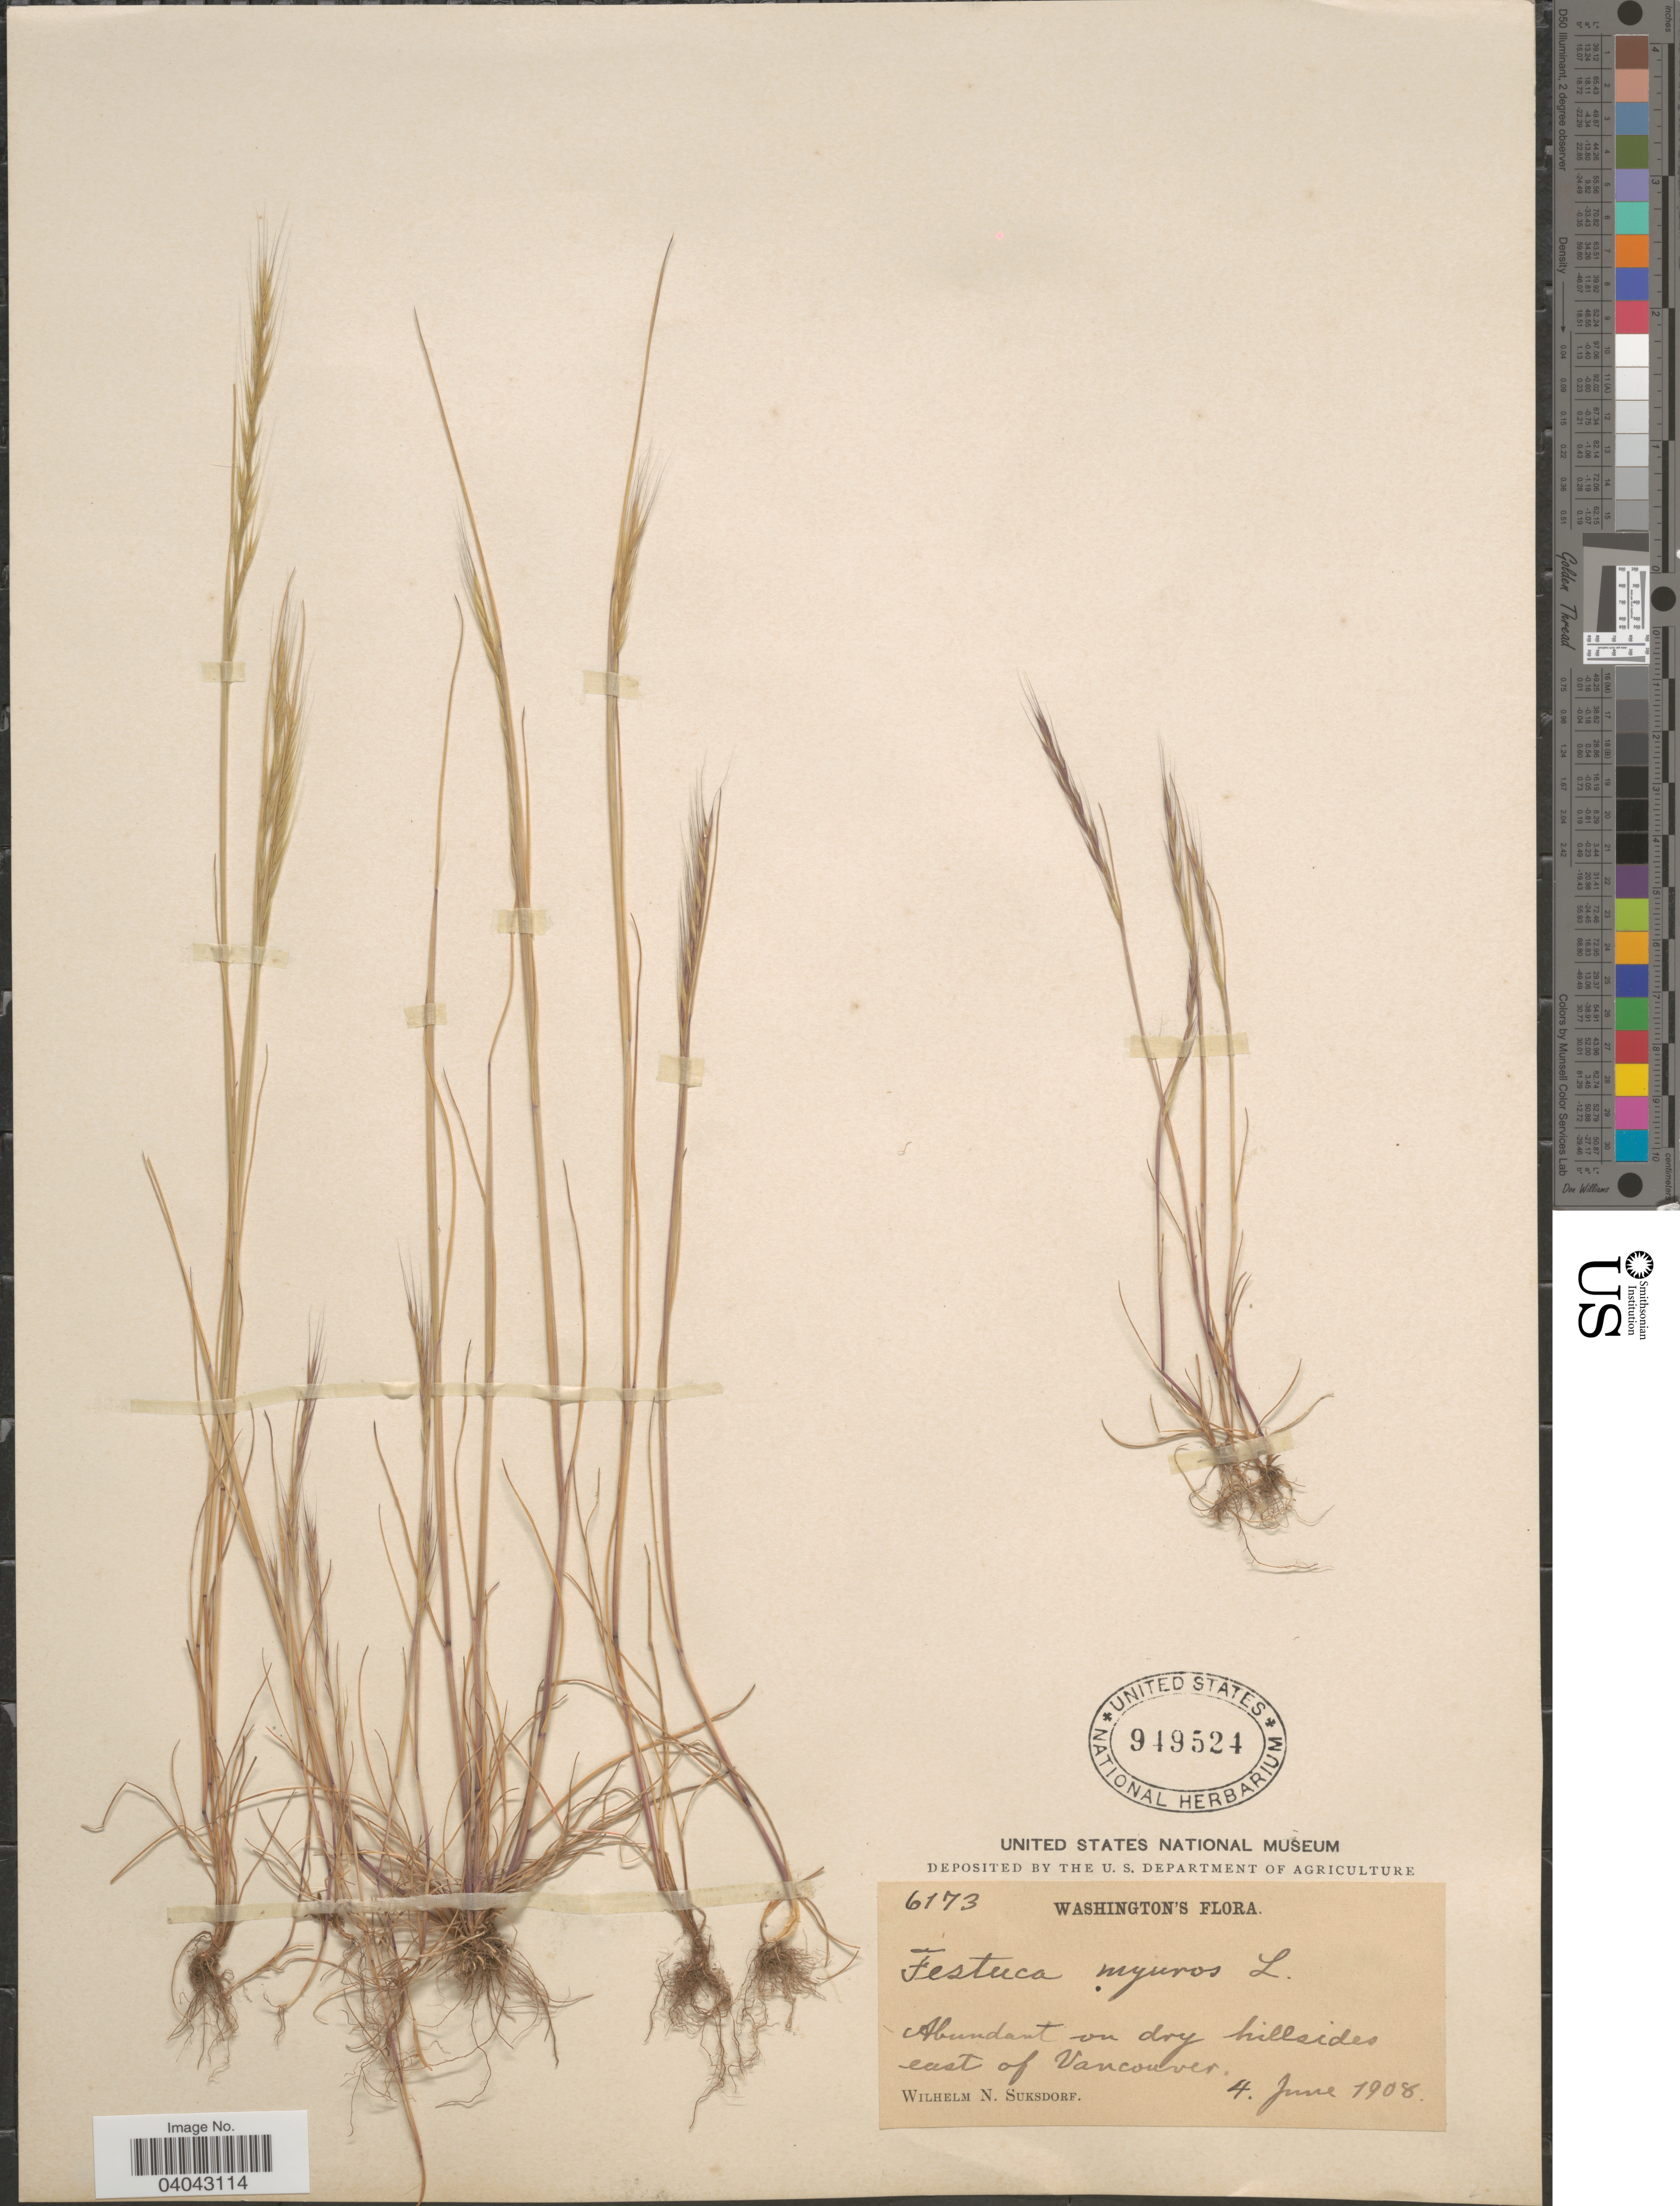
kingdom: Plantae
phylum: Tracheophyta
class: Liliopsida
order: Poales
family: Poaceae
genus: Festuca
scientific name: Festuca myuros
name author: L.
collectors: W. N. Suksdorf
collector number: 6173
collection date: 1908-06-04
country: United States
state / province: Washington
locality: Abundant on dry hillsides east of Vancouver.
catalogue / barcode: US 949524